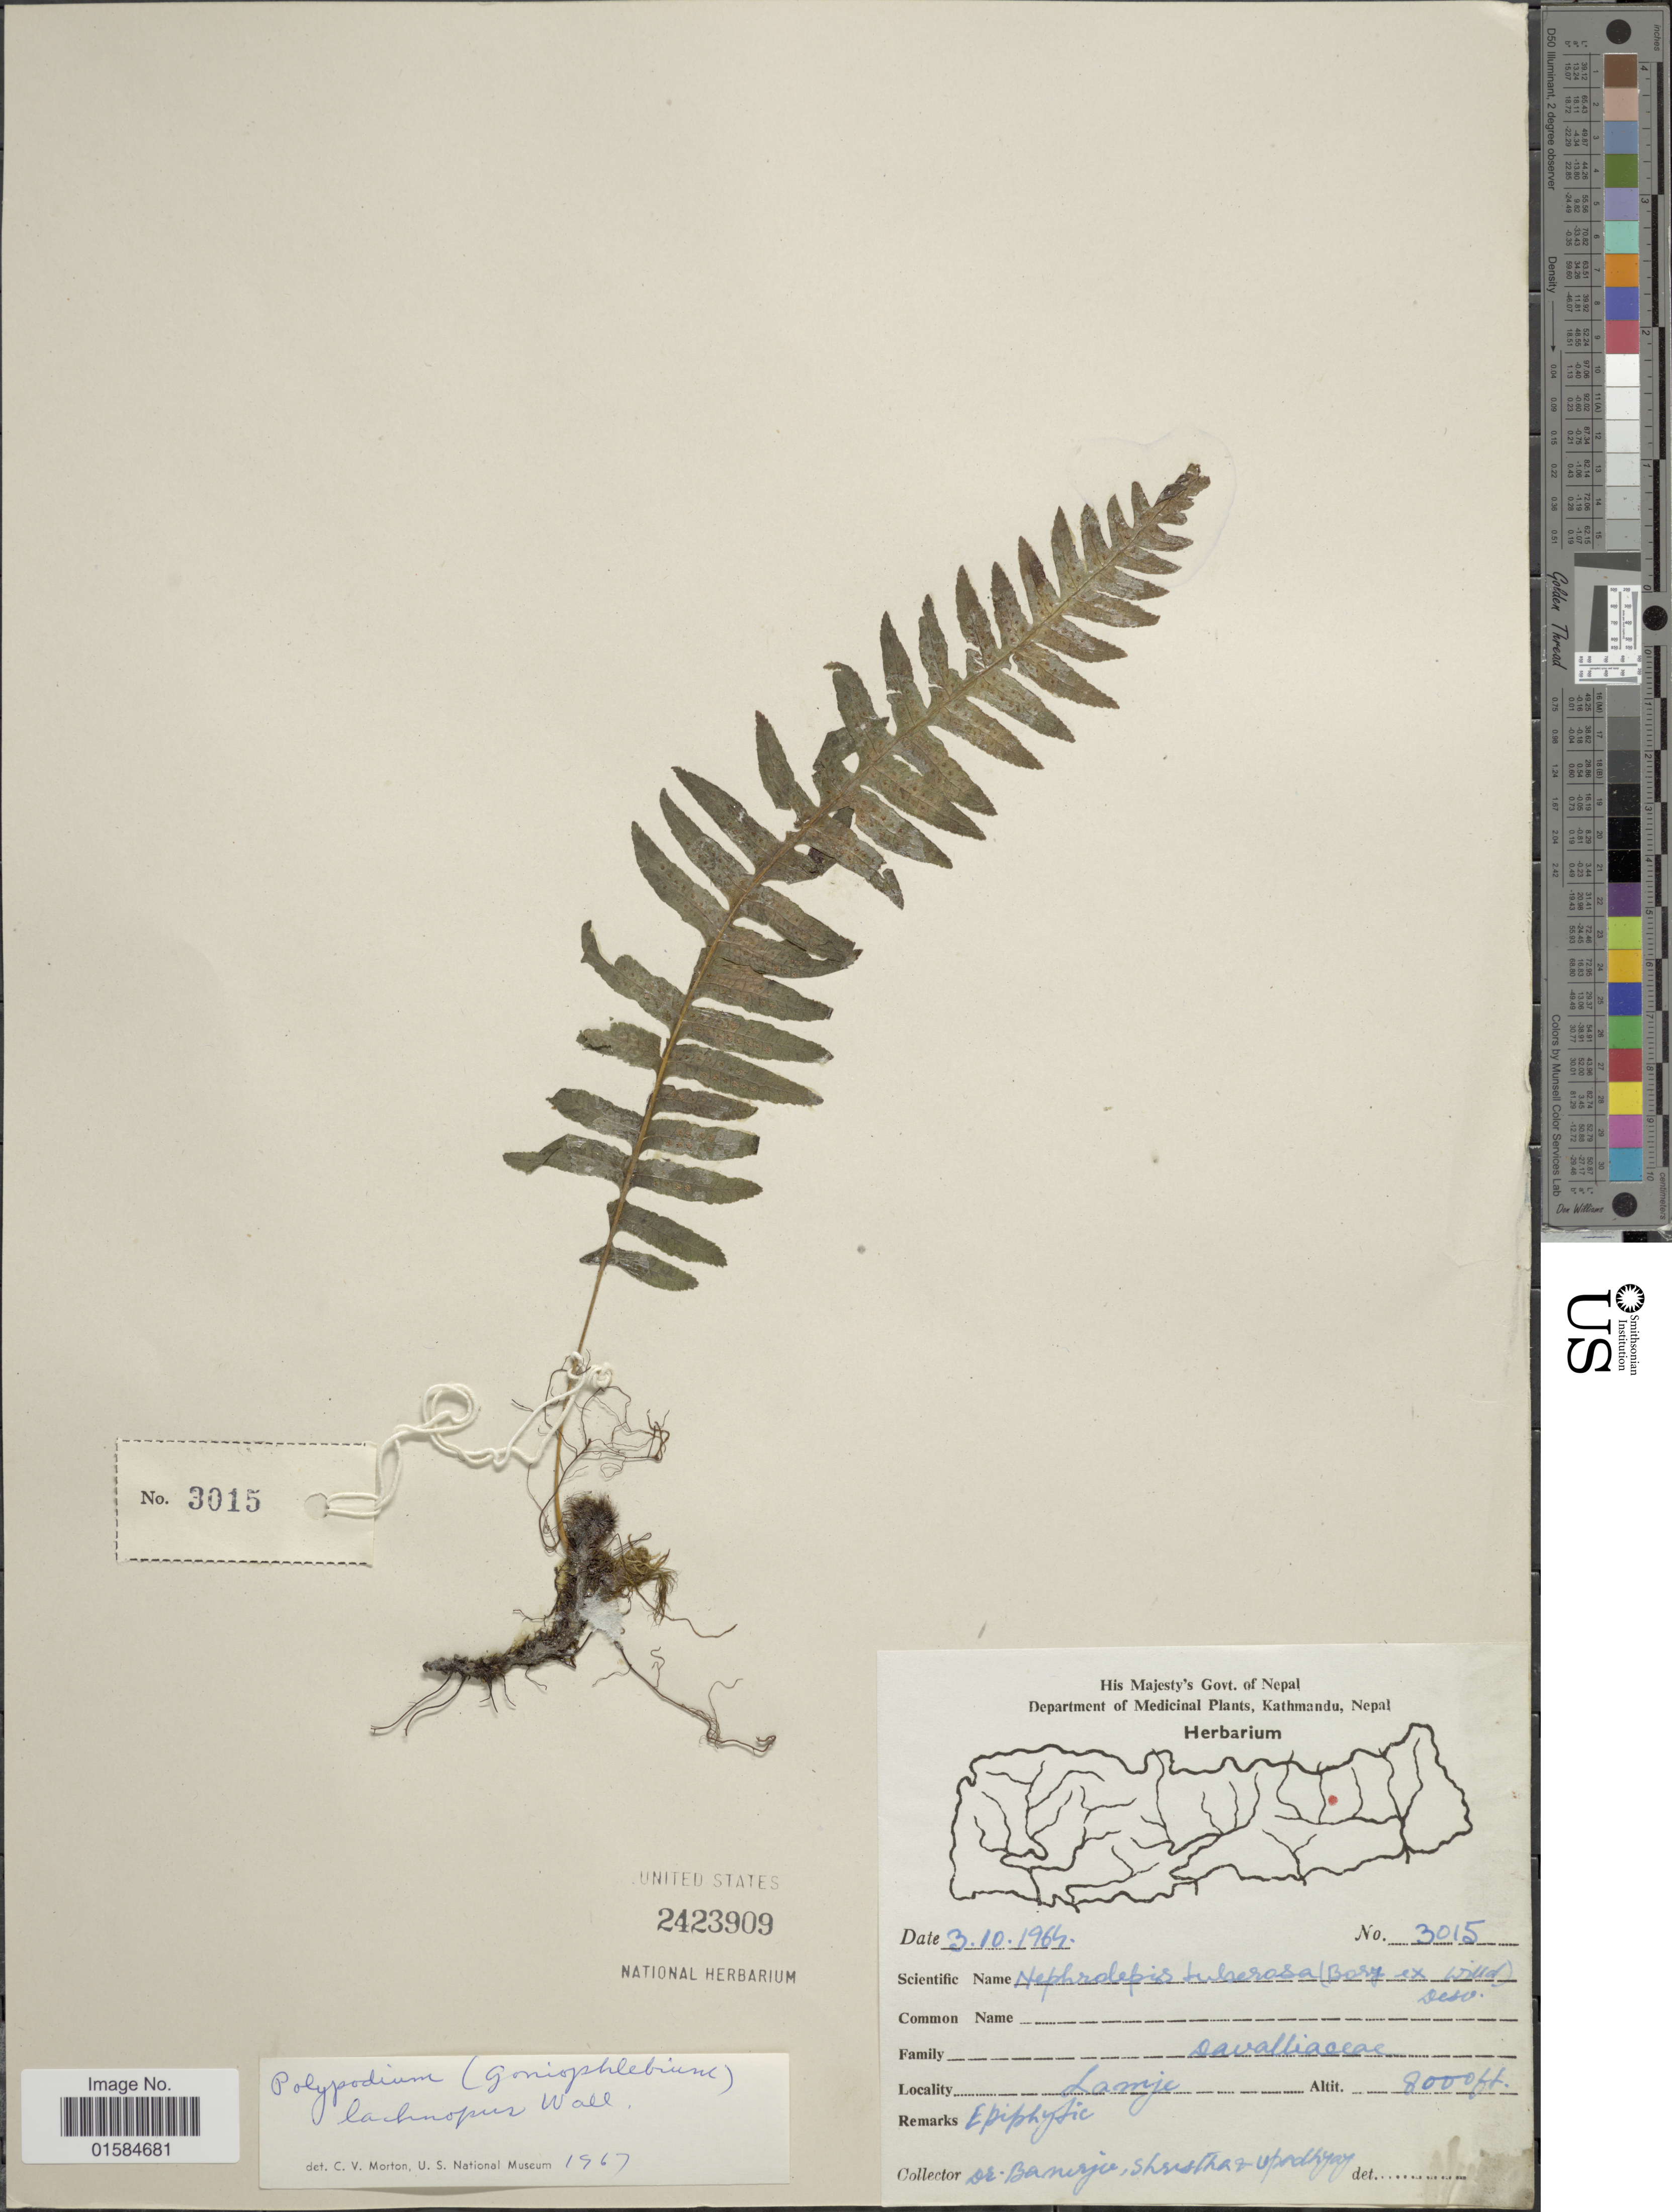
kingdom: Plantae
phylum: Tracheophyta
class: Polypodiopsida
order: Polypodiales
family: Polypodiaceae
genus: Goniophlebium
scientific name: Goniophlebium lachnopus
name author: (Wall. ex Hook.) J. Sm.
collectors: -. Banerjee, -. Shrestha & Upadhyay, --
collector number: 3015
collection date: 1964-10-03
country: India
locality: Lanja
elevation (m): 2438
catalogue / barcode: US 2423909